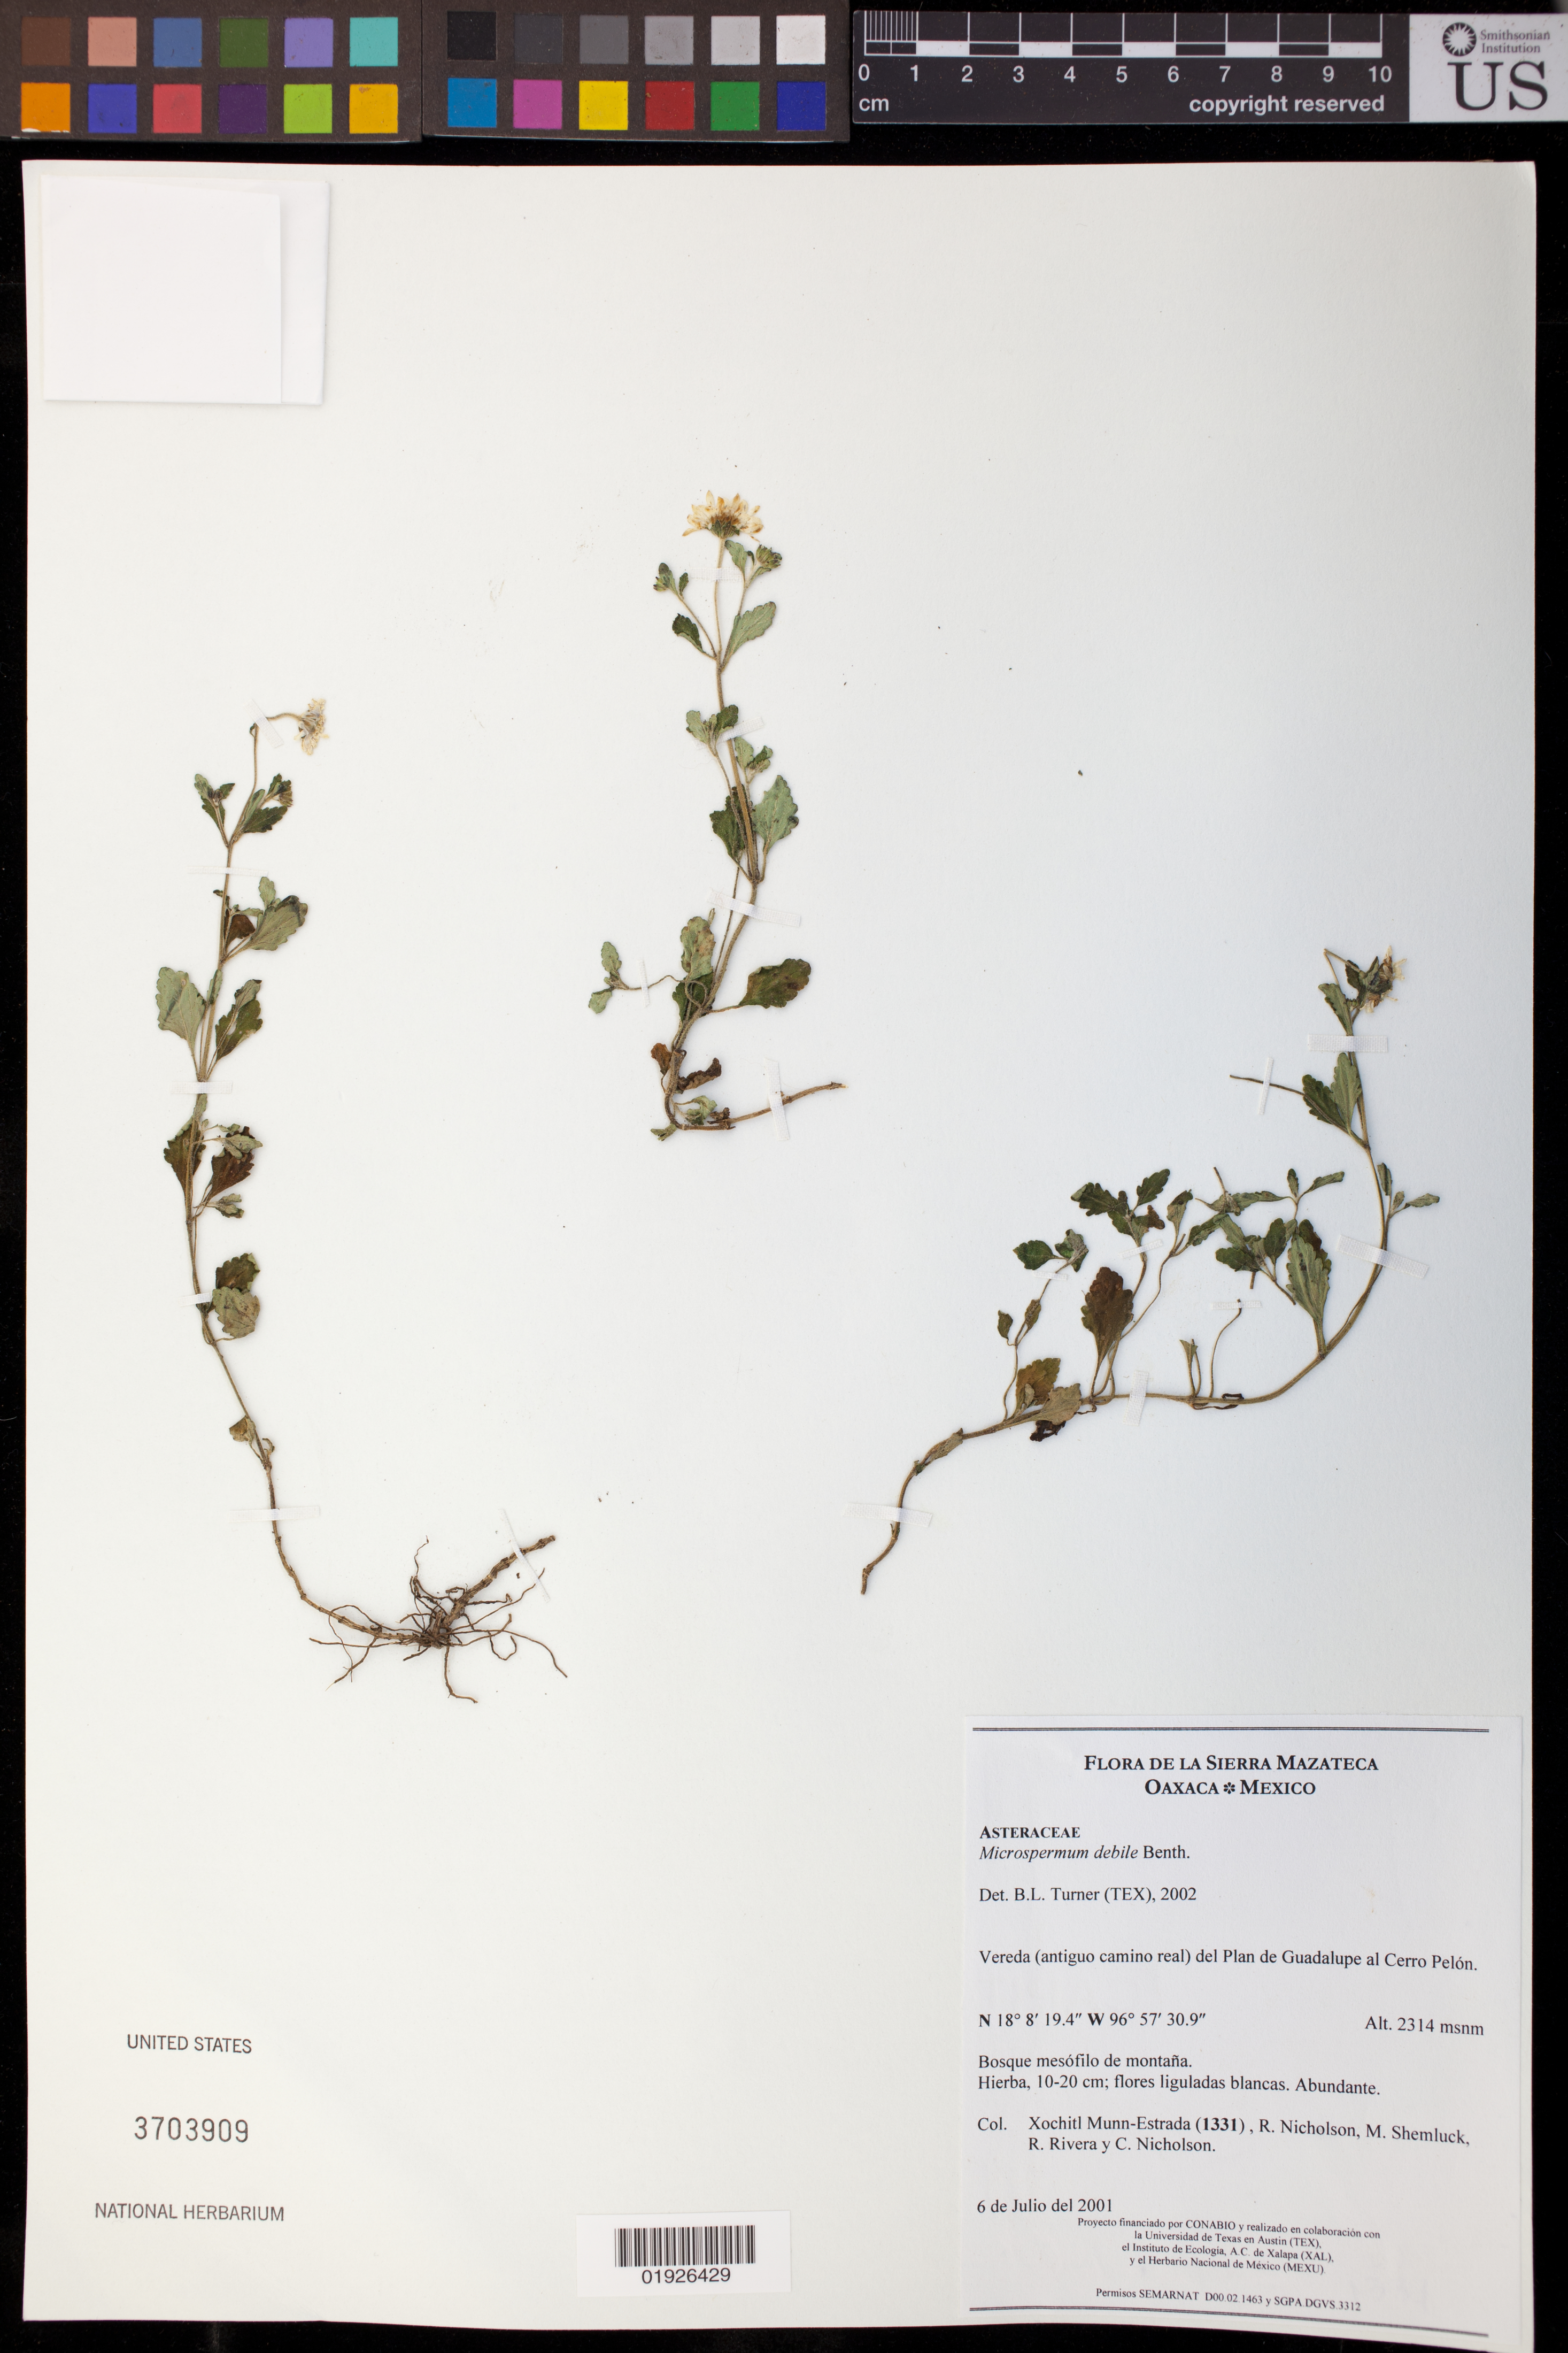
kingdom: Plantae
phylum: Tracheophyta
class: Magnoliopsida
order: Asterales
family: Asteraceae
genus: Microspermum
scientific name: Microspermum debile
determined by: Turner, B. L.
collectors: X. Munn-Estrada, R. Nicholson, M. Shemluck, R. Rivera & C. Nicholson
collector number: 1331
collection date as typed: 6 de Julio del 2001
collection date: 2001-07-06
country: Mexico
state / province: Oaxaca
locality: Vereda (antiguo camino real) del Plan de Guadalupe al Cerro Pelon.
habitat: Bosque mesofilo de montana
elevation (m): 2314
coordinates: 18 8 19.4 N, 96 57 30.9 W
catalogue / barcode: US 3703909